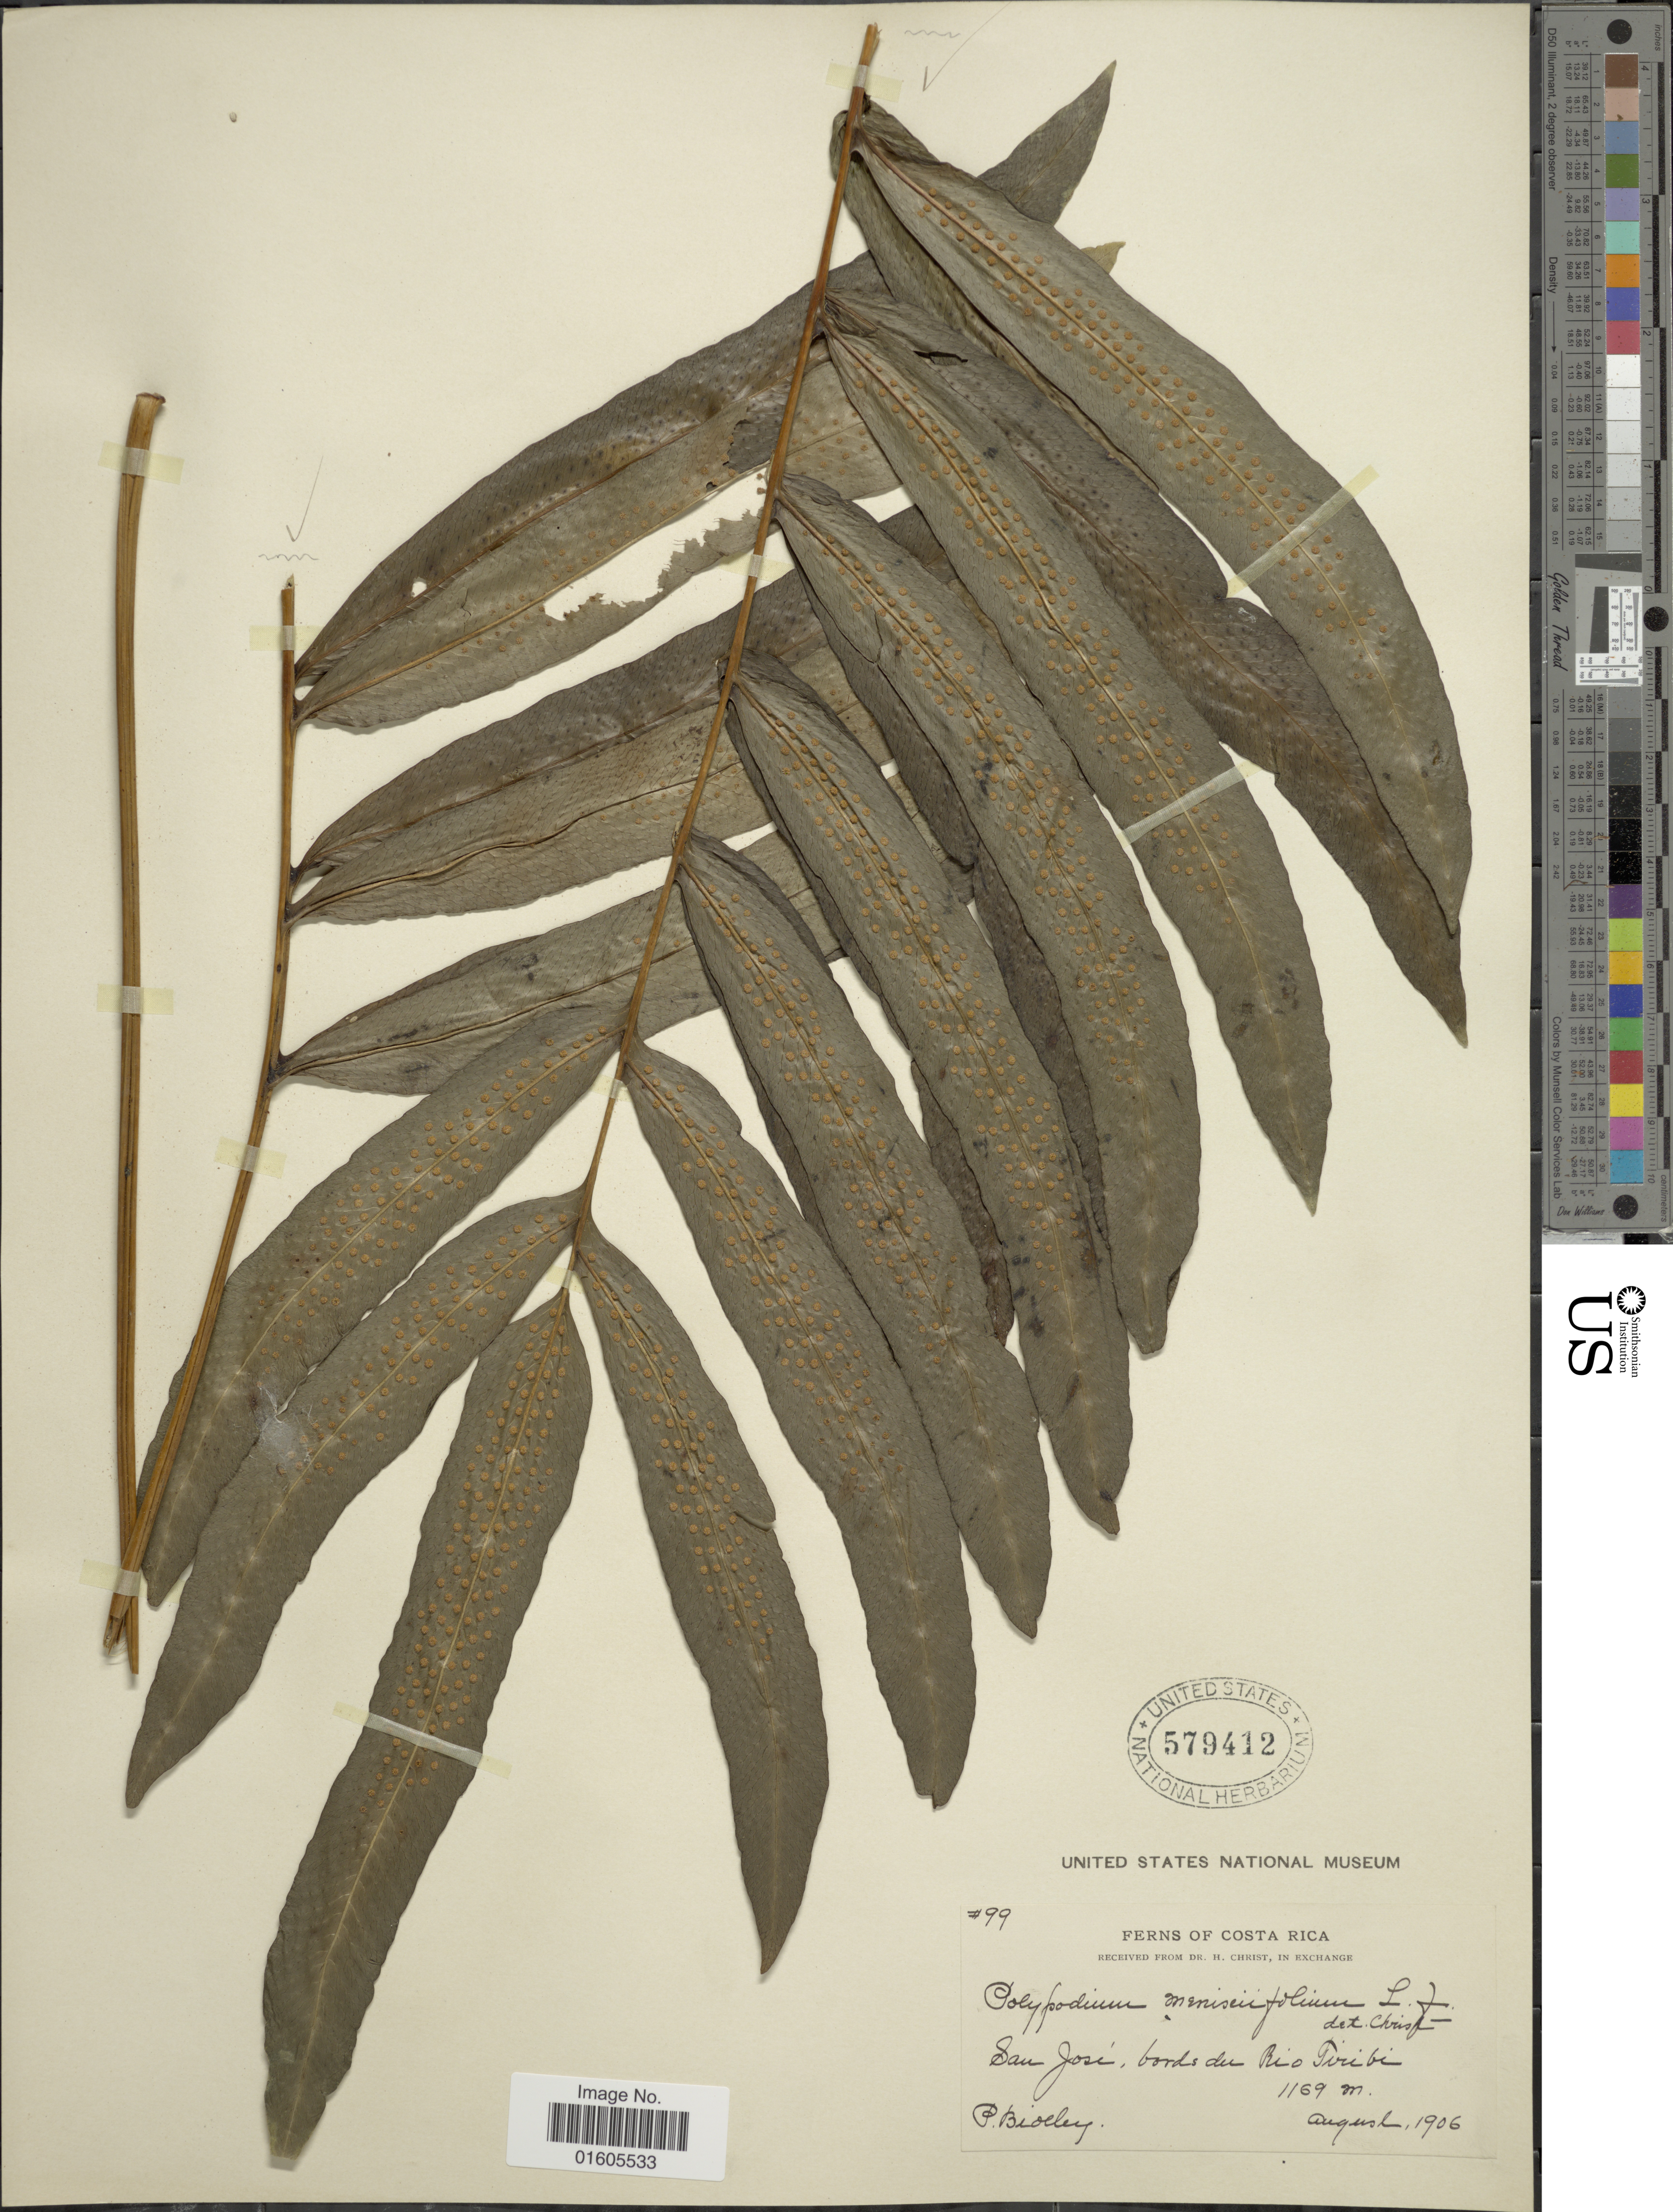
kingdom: Plantae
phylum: Tracheophyta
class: Polypodiopsida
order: Polypodiales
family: Polypodiaceae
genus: Serpocaulon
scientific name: Serpocaulon triseriale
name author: (Sw.) A.R. Sm.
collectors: P. Biolley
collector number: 99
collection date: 1906-08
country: Costa Rica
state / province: San José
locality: Bords du Rio Tiribi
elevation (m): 1169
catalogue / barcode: US 579412